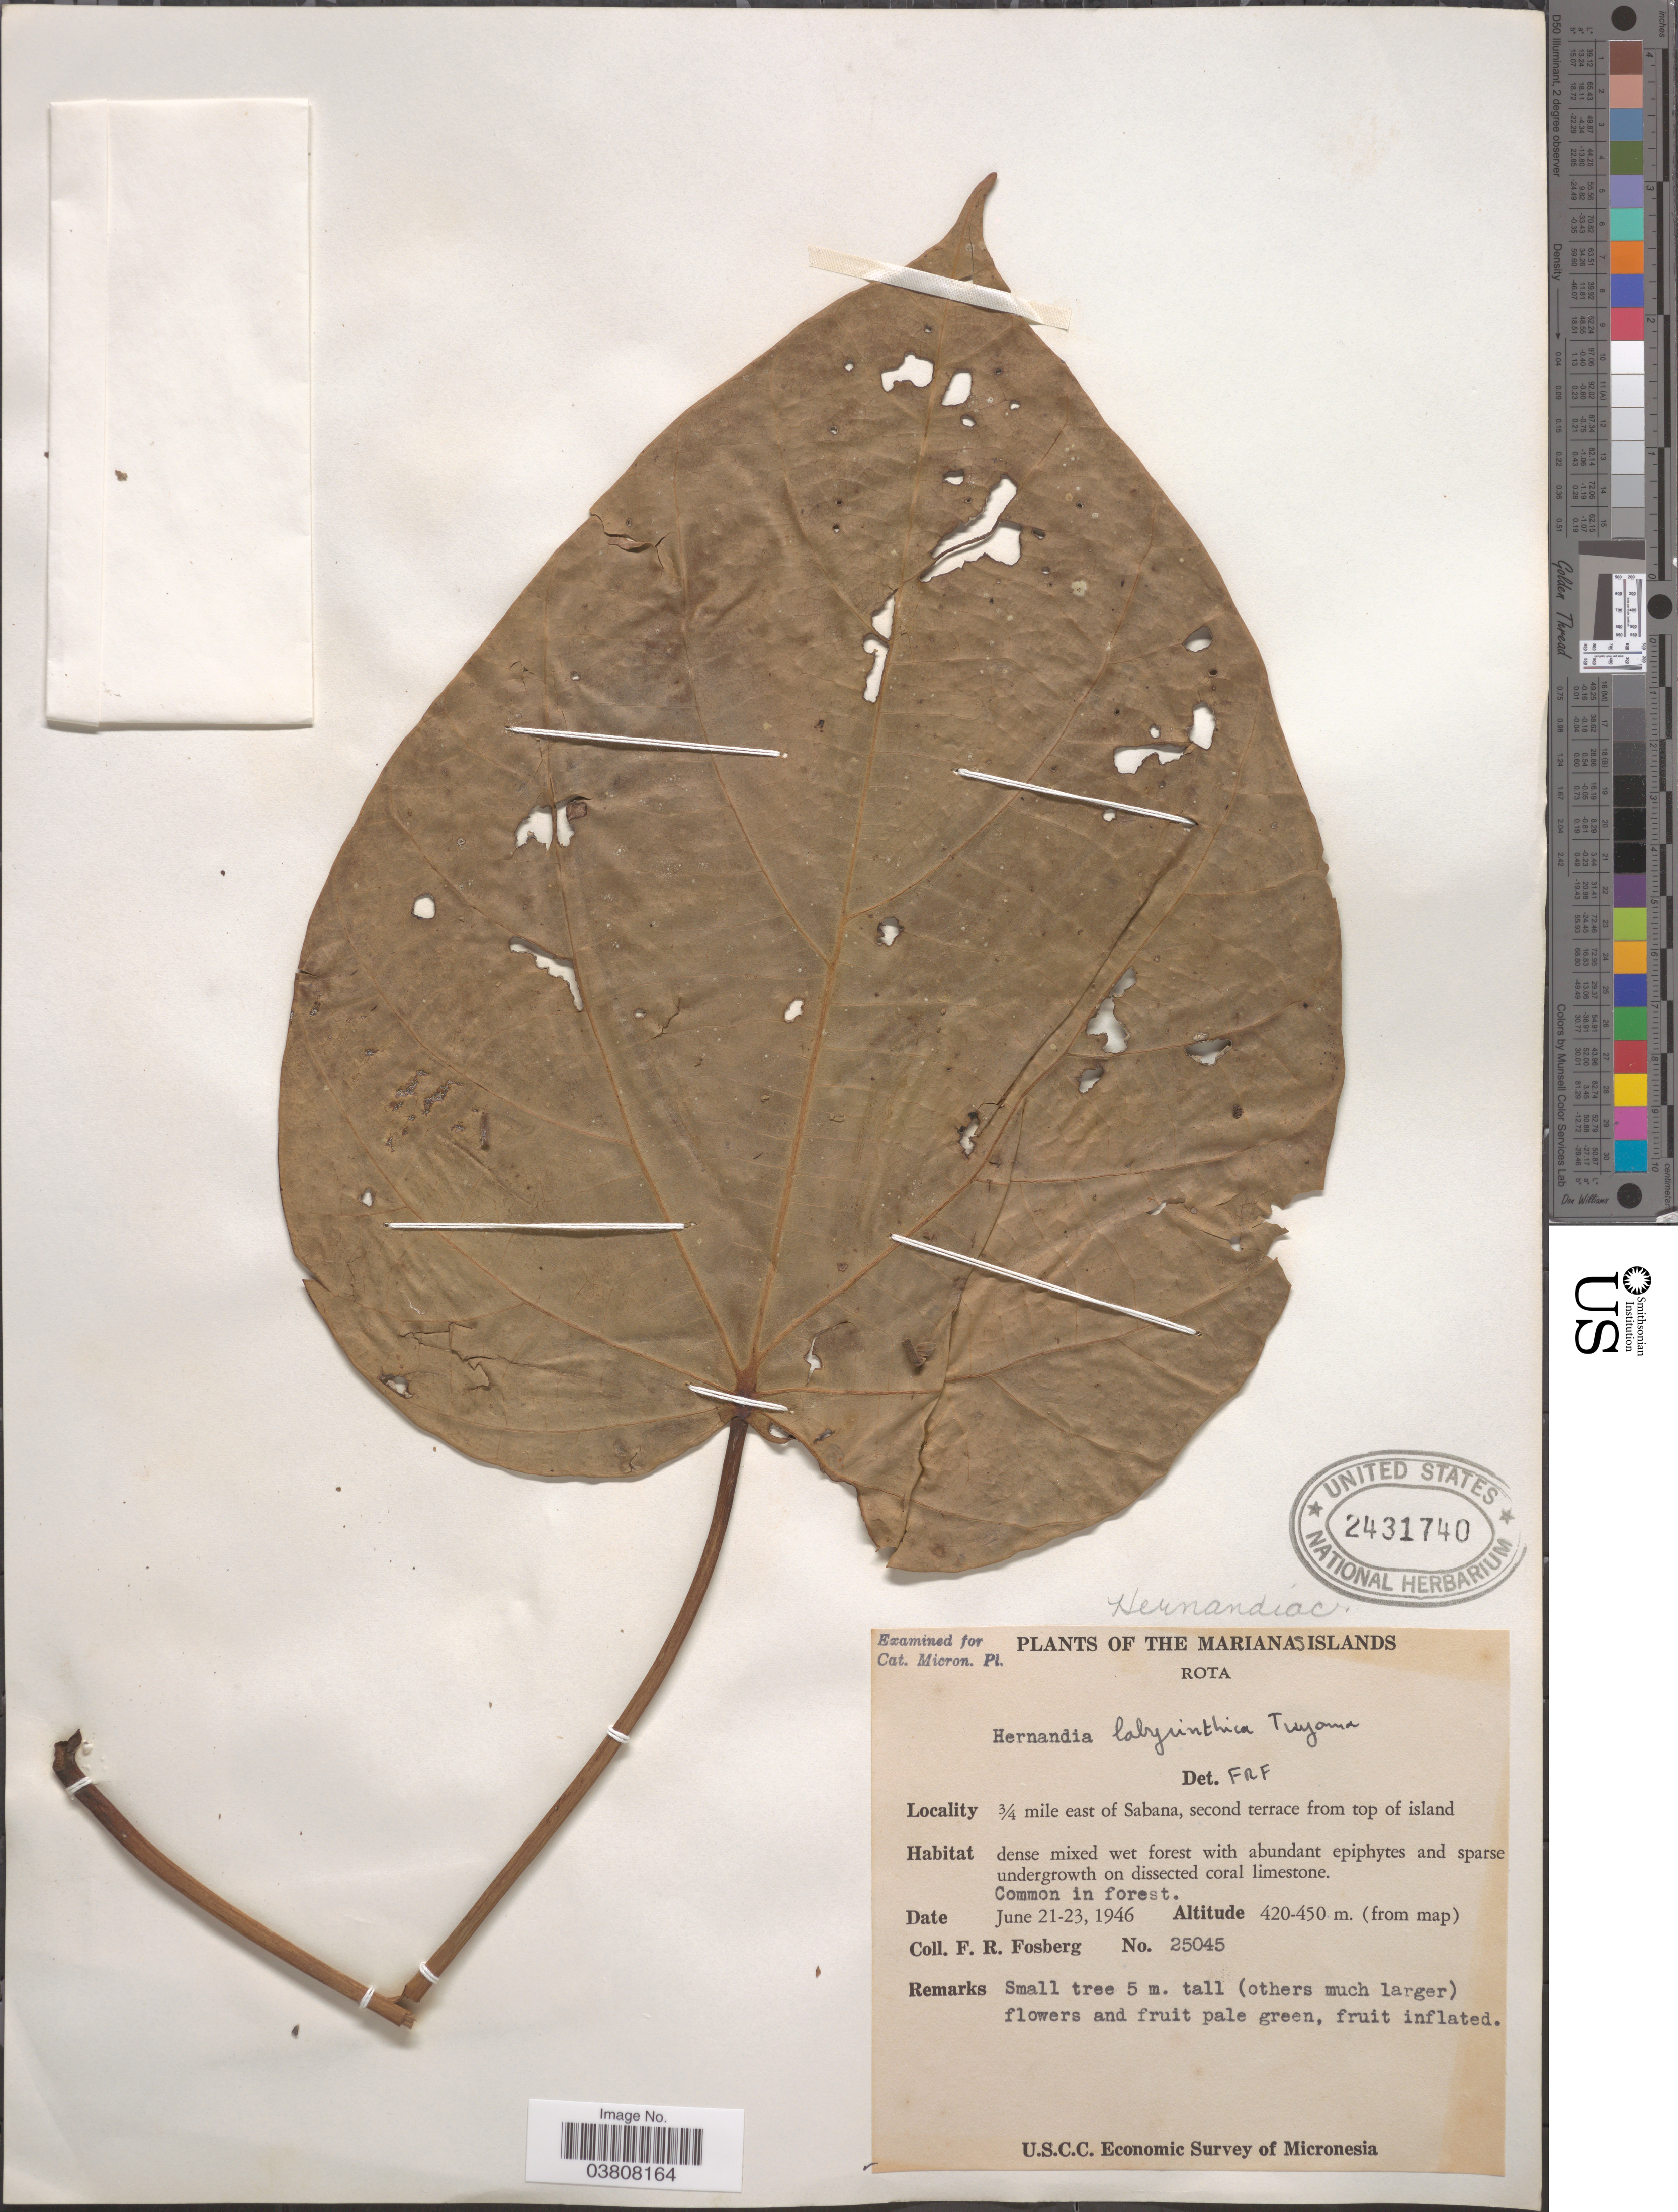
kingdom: Plantae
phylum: Tracheophyta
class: Magnoliopsida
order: Laurales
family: Hernandiaceae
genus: Hernandia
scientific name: Hernandia labrynthia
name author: Tuyama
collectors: F. R. Fosberg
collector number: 25045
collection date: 1946-06-21/1946-06-23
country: Northern Mariana Islands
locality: The Marianas Islands. Rota. ¾ mile east of Sabana, second terrace from top of island.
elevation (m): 420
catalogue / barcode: US 2431740